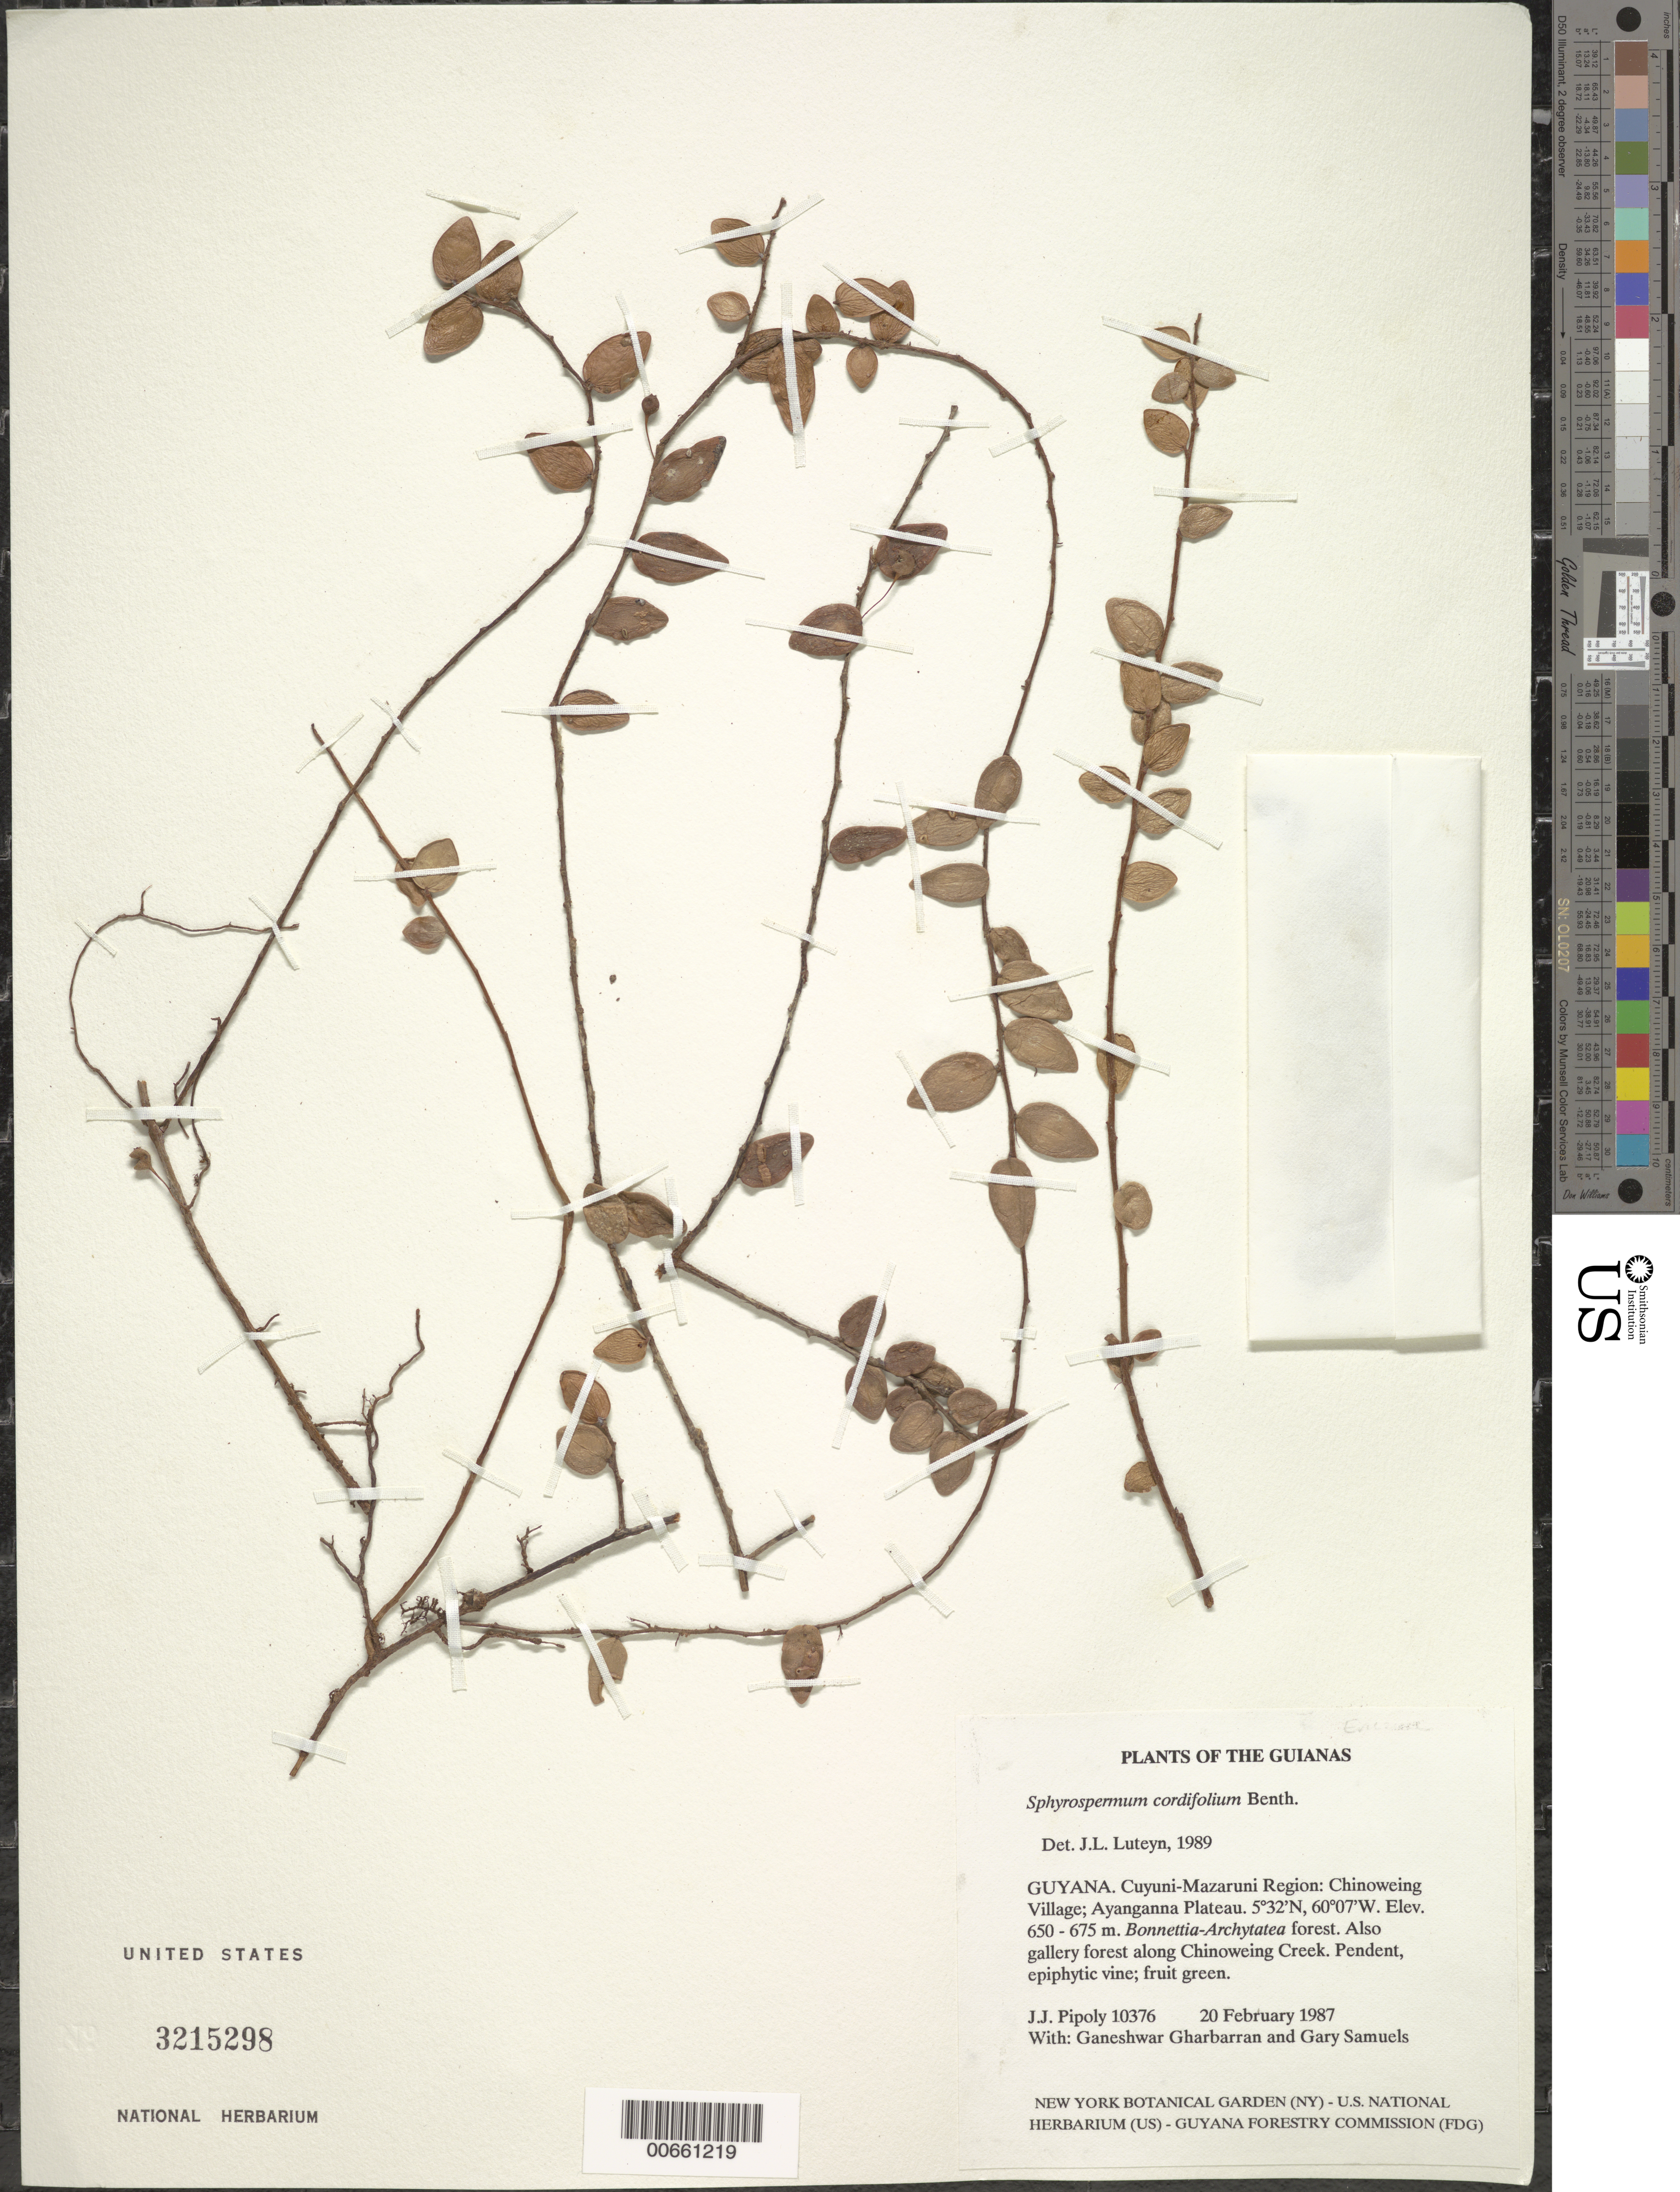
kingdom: Plantae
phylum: Tracheophyta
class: Magnoliopsida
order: Ericales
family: Ericaceae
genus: Sphyrospermum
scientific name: Sphyrospermum cordifolium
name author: Benth.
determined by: Luteyn, J. L.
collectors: J. J. Pipoly, G. Gharbarran & G. Samuels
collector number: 10376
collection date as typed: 20 February 1987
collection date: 1987-02-20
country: Guyana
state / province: Cuyuni-Mazaruni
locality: Chinoweing Village; Ayanganna Plateau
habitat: Bonnetia-Archytaea forest. Also gallery forest along Chinoweing Creek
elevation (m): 650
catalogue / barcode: US 3215298